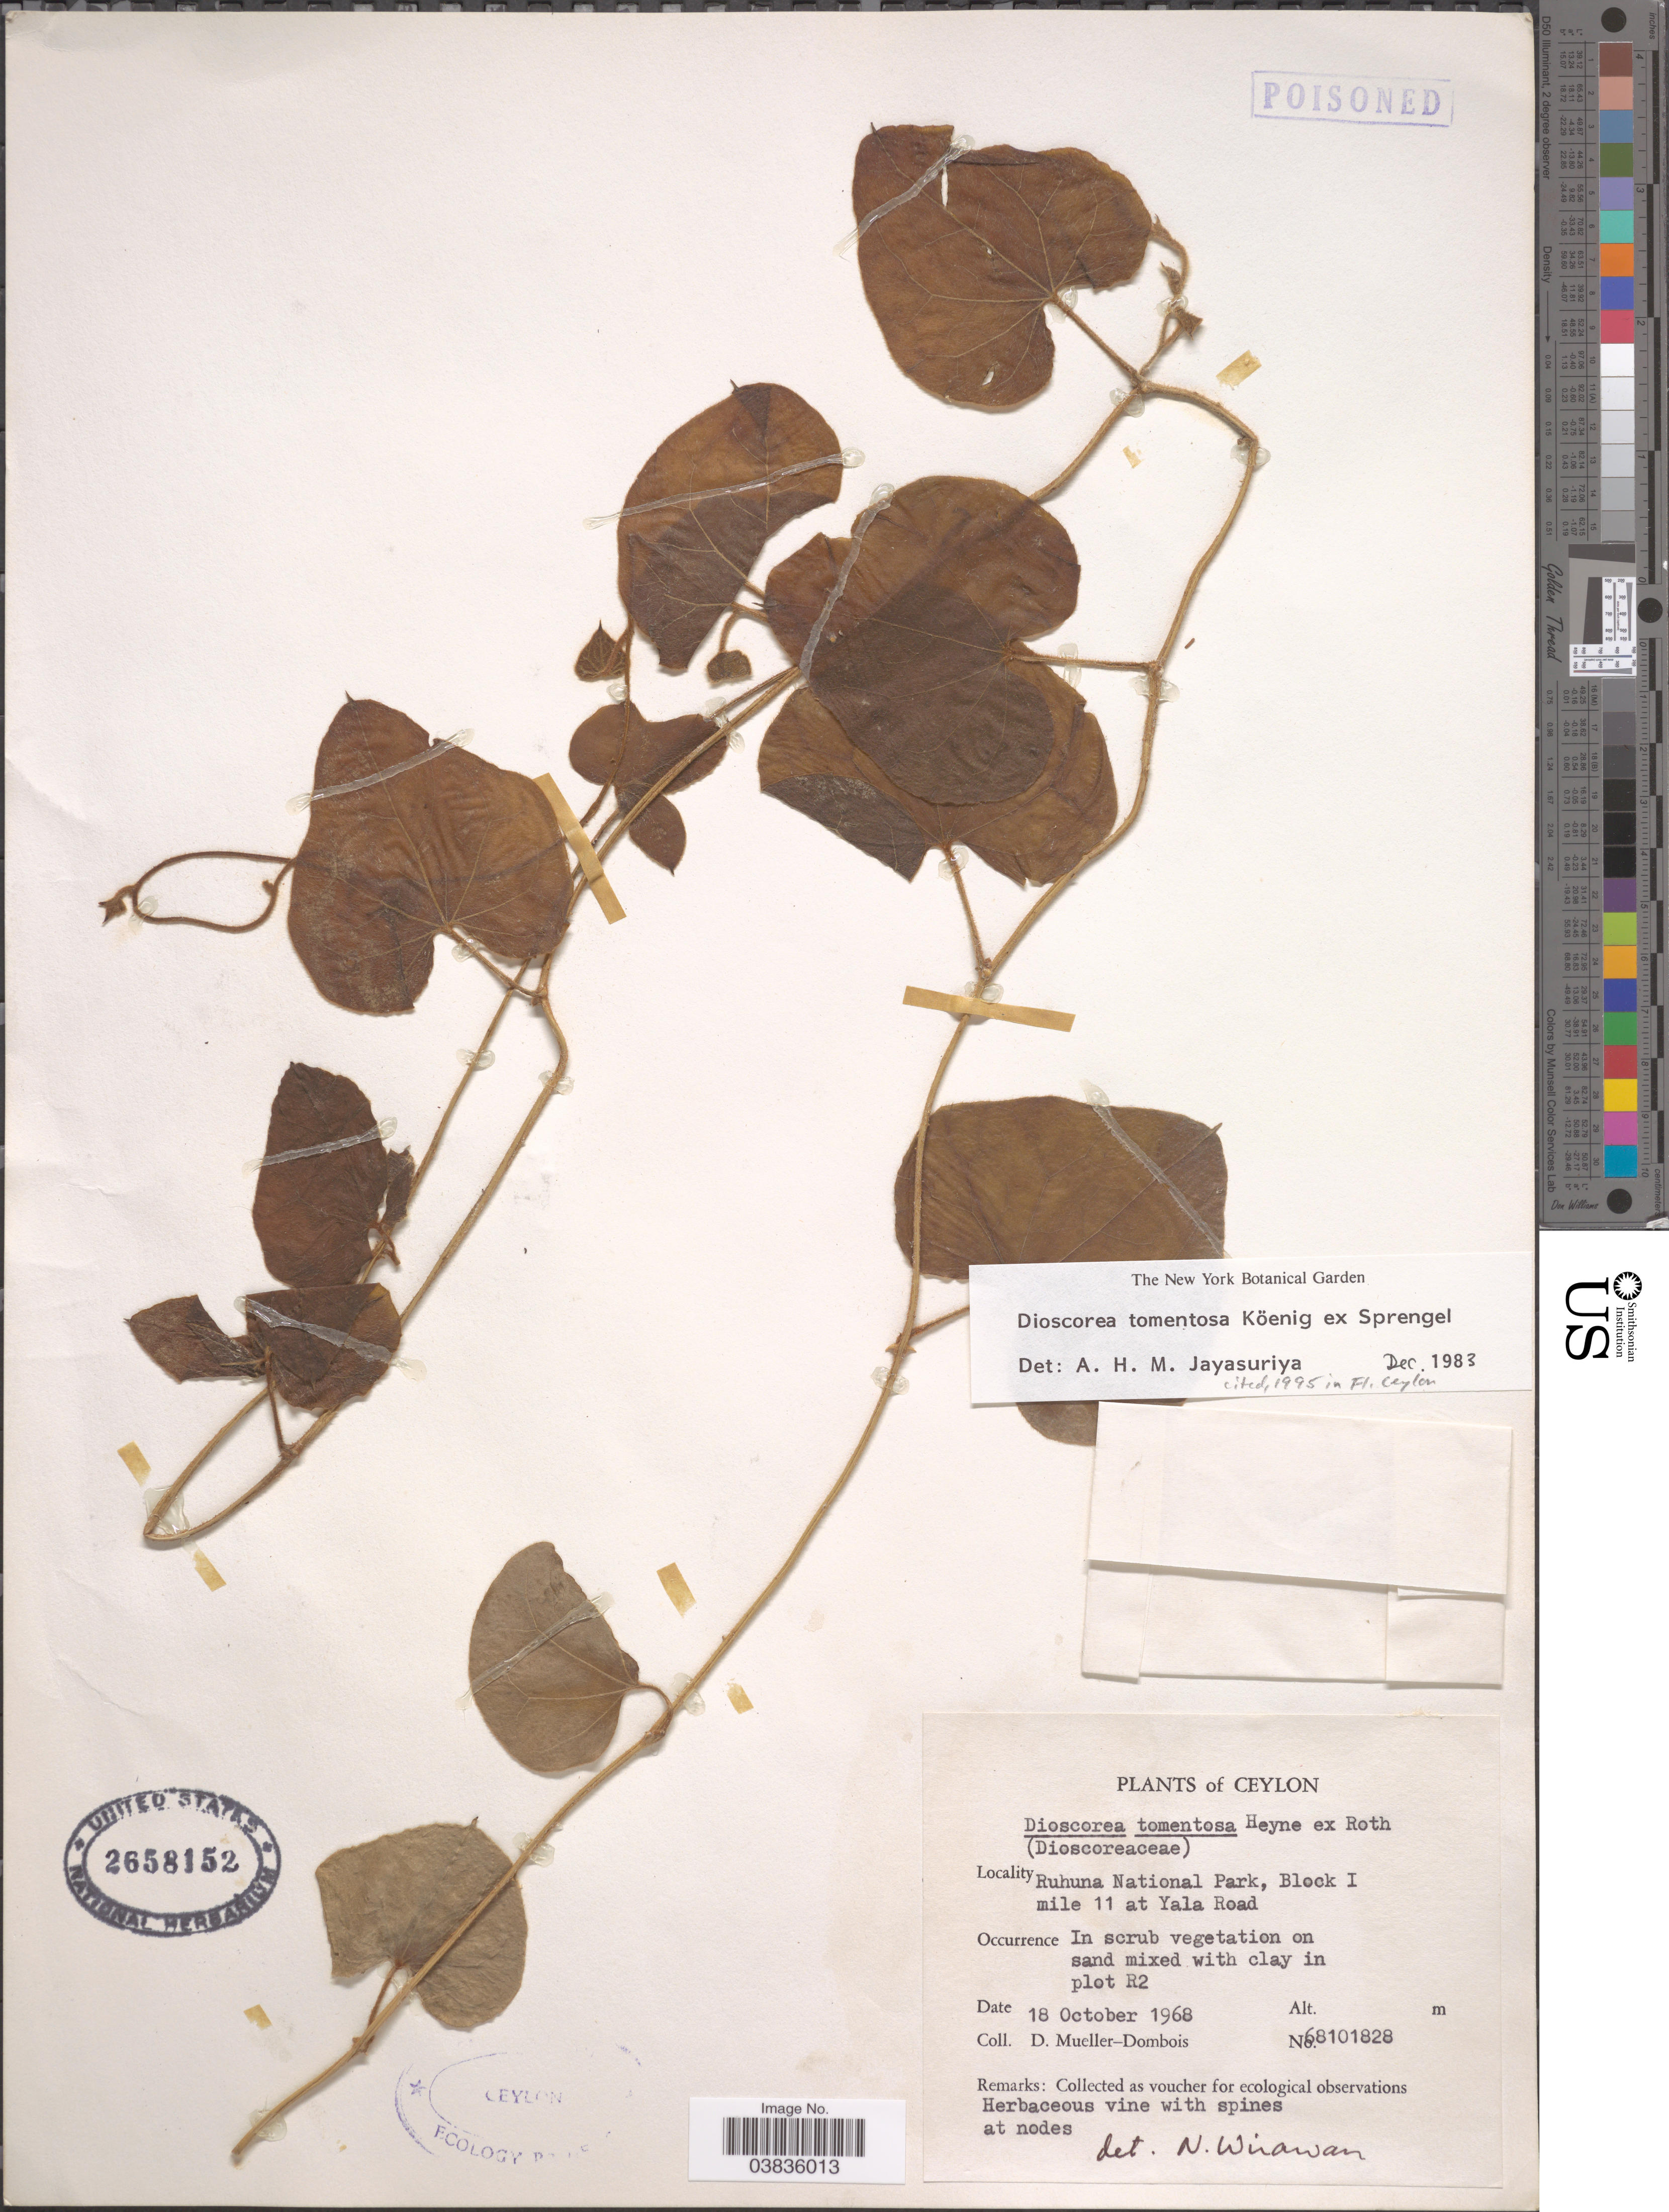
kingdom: Plantae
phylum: Tracheophyta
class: Liliopsida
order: Dioscoreales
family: Dioscoreaceae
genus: Dioscorea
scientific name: Dioscorea tomentosa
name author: J. Koenig ex Spreng.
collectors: D. Mueller-Dombois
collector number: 68101828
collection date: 1968-10-18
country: Sri Lanka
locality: Ceylon. Ruhuna National Park, Block I mile 11 at Yala Road. In scrub vegetation on sand mixed with clay in plot R2.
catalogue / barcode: US 2658152